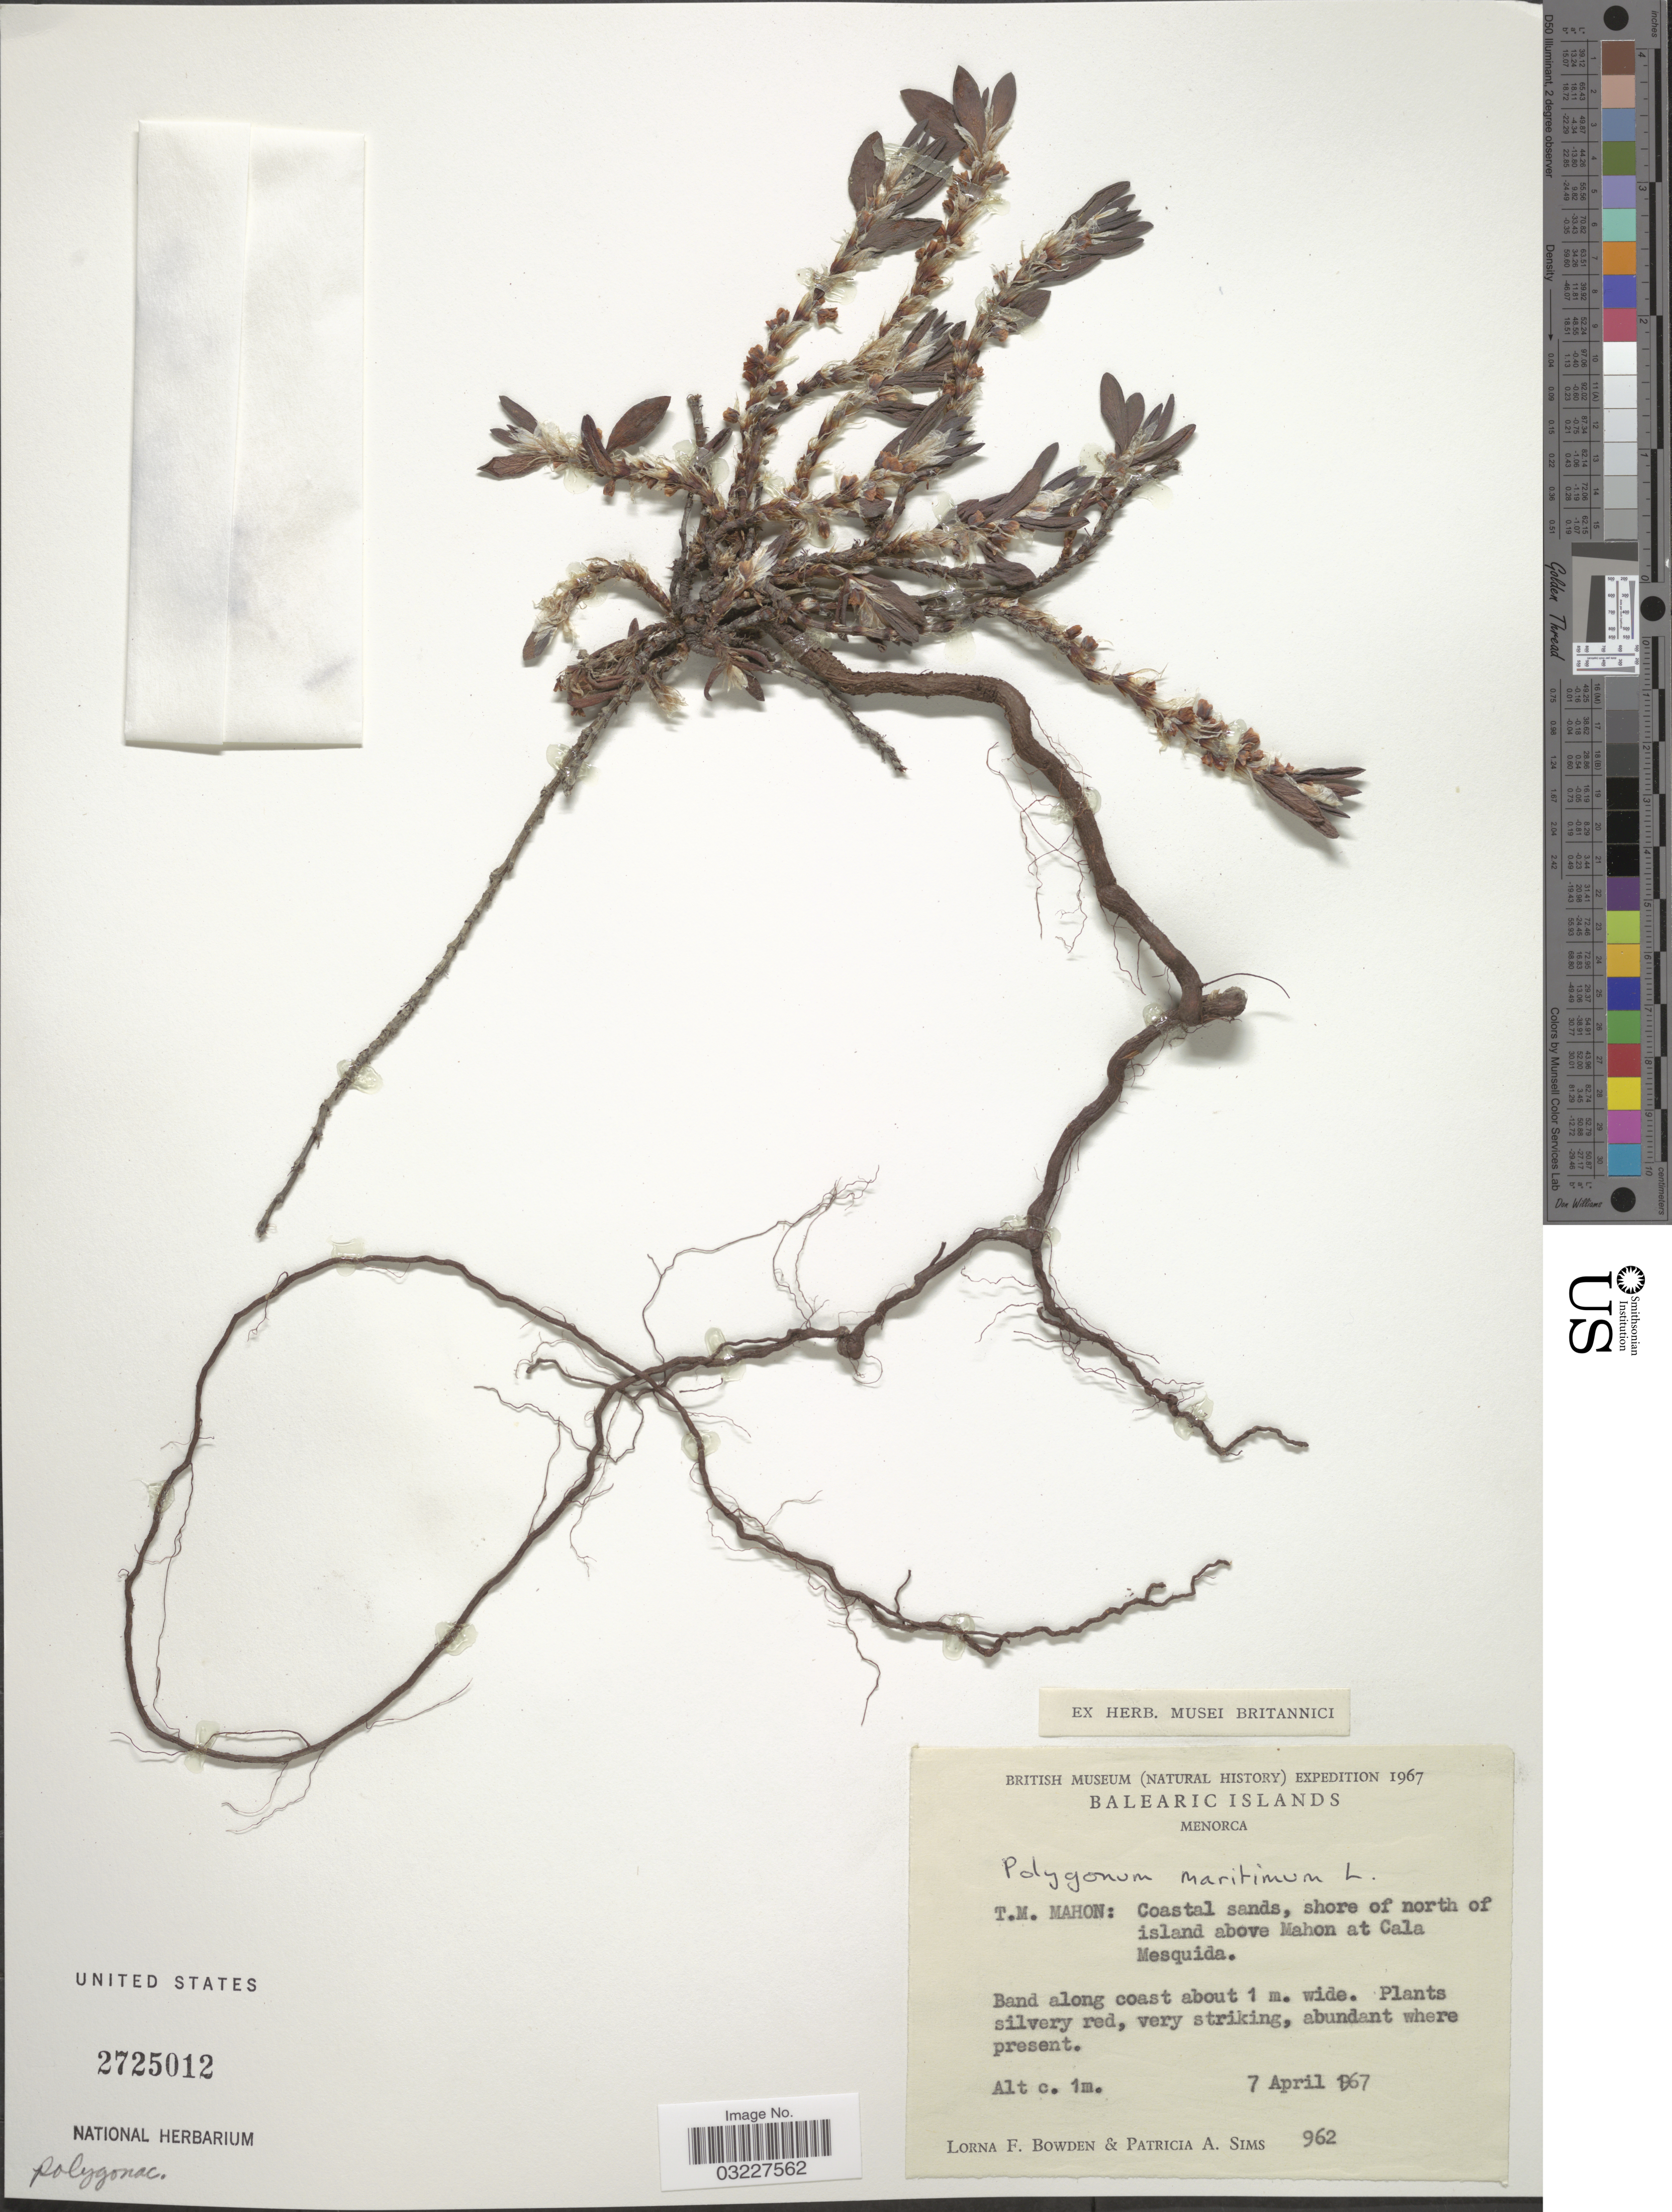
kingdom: Plantae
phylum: Tracheophyta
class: Magnoliopsida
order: Caryophyllales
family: Polygonaceae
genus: Polygonum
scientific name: Polygonum maritimum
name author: L.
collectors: L. F. Bowden & P. A. Sims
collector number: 962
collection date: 1967-04-07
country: Spain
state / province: Islas Baleares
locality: Balearic Islands, Menorca, T.M. Mahon: Coastal sands, shore of north of island above Mahon at Cala Mesquida.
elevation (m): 1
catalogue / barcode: US 2725012